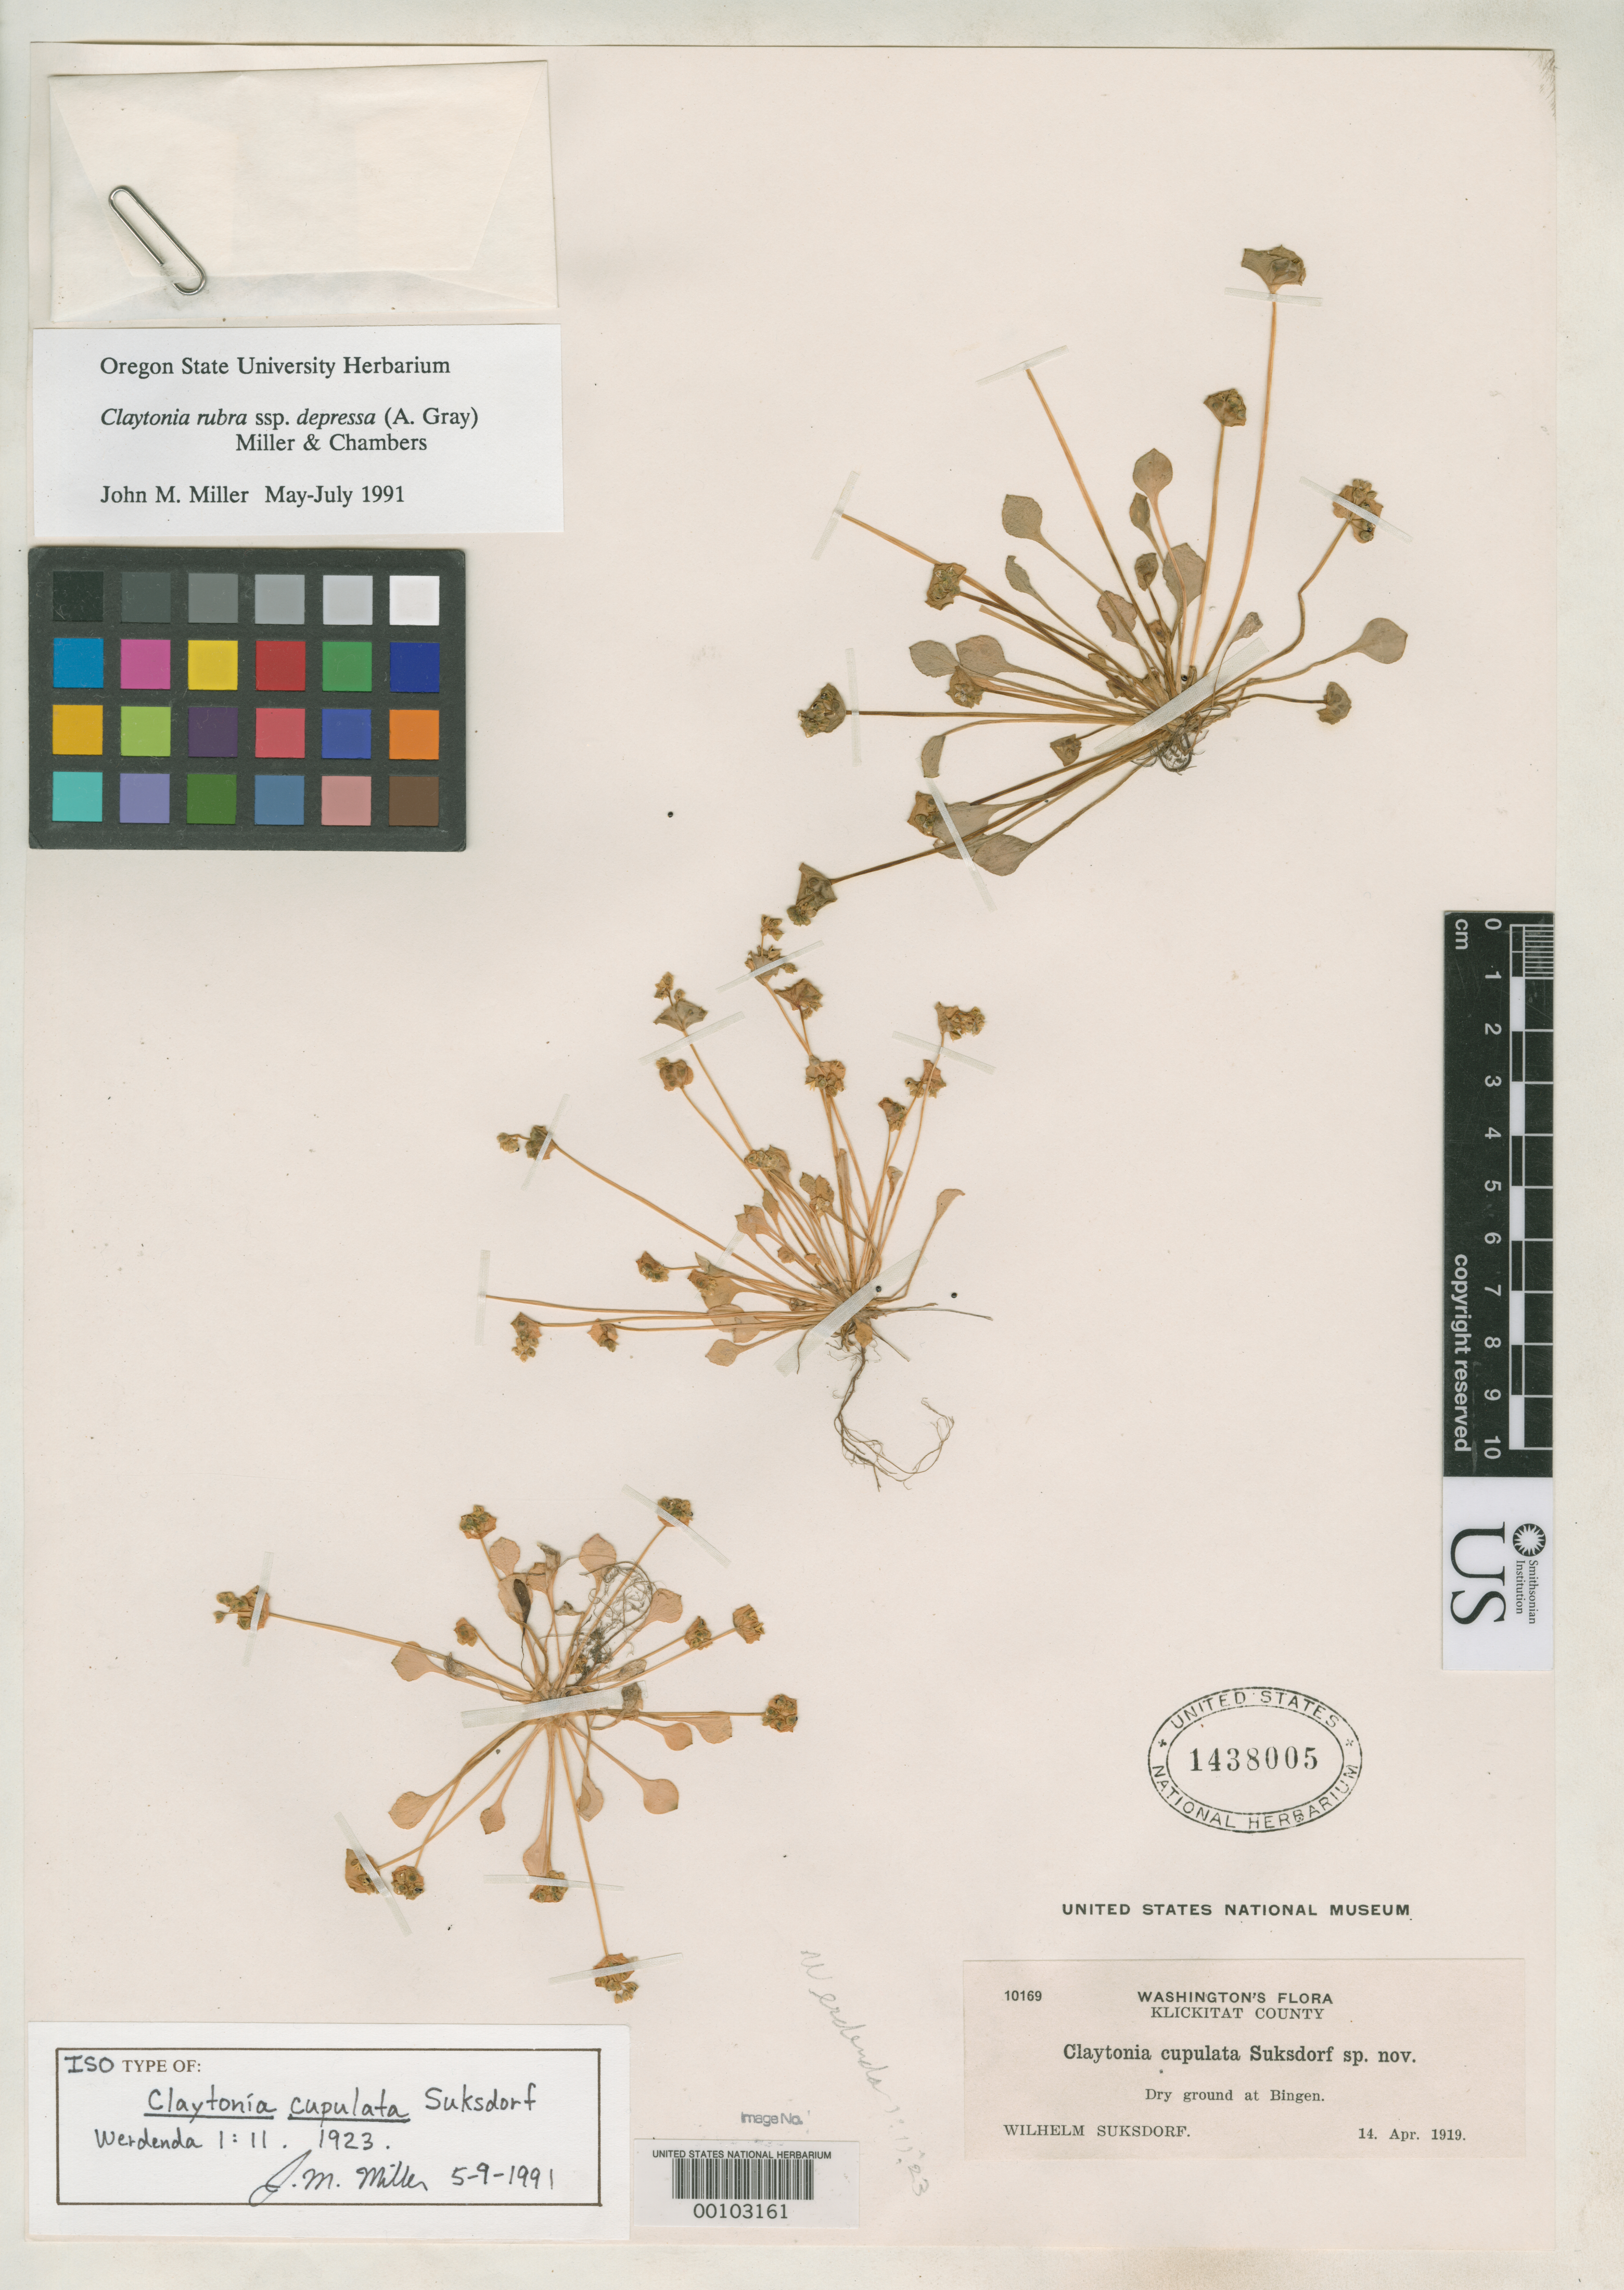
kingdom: Plantae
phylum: Tracheophyta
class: Magnoliopsida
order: Caryophyllales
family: Montiaceae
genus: Claytonia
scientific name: Claytonia cupulata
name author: Suksd.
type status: Isotype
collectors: W. N. Suksdorf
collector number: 10169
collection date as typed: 14 Apr 1919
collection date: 1919-04-14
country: United States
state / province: Washington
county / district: Klickitat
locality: Bingen.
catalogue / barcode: US 1438005